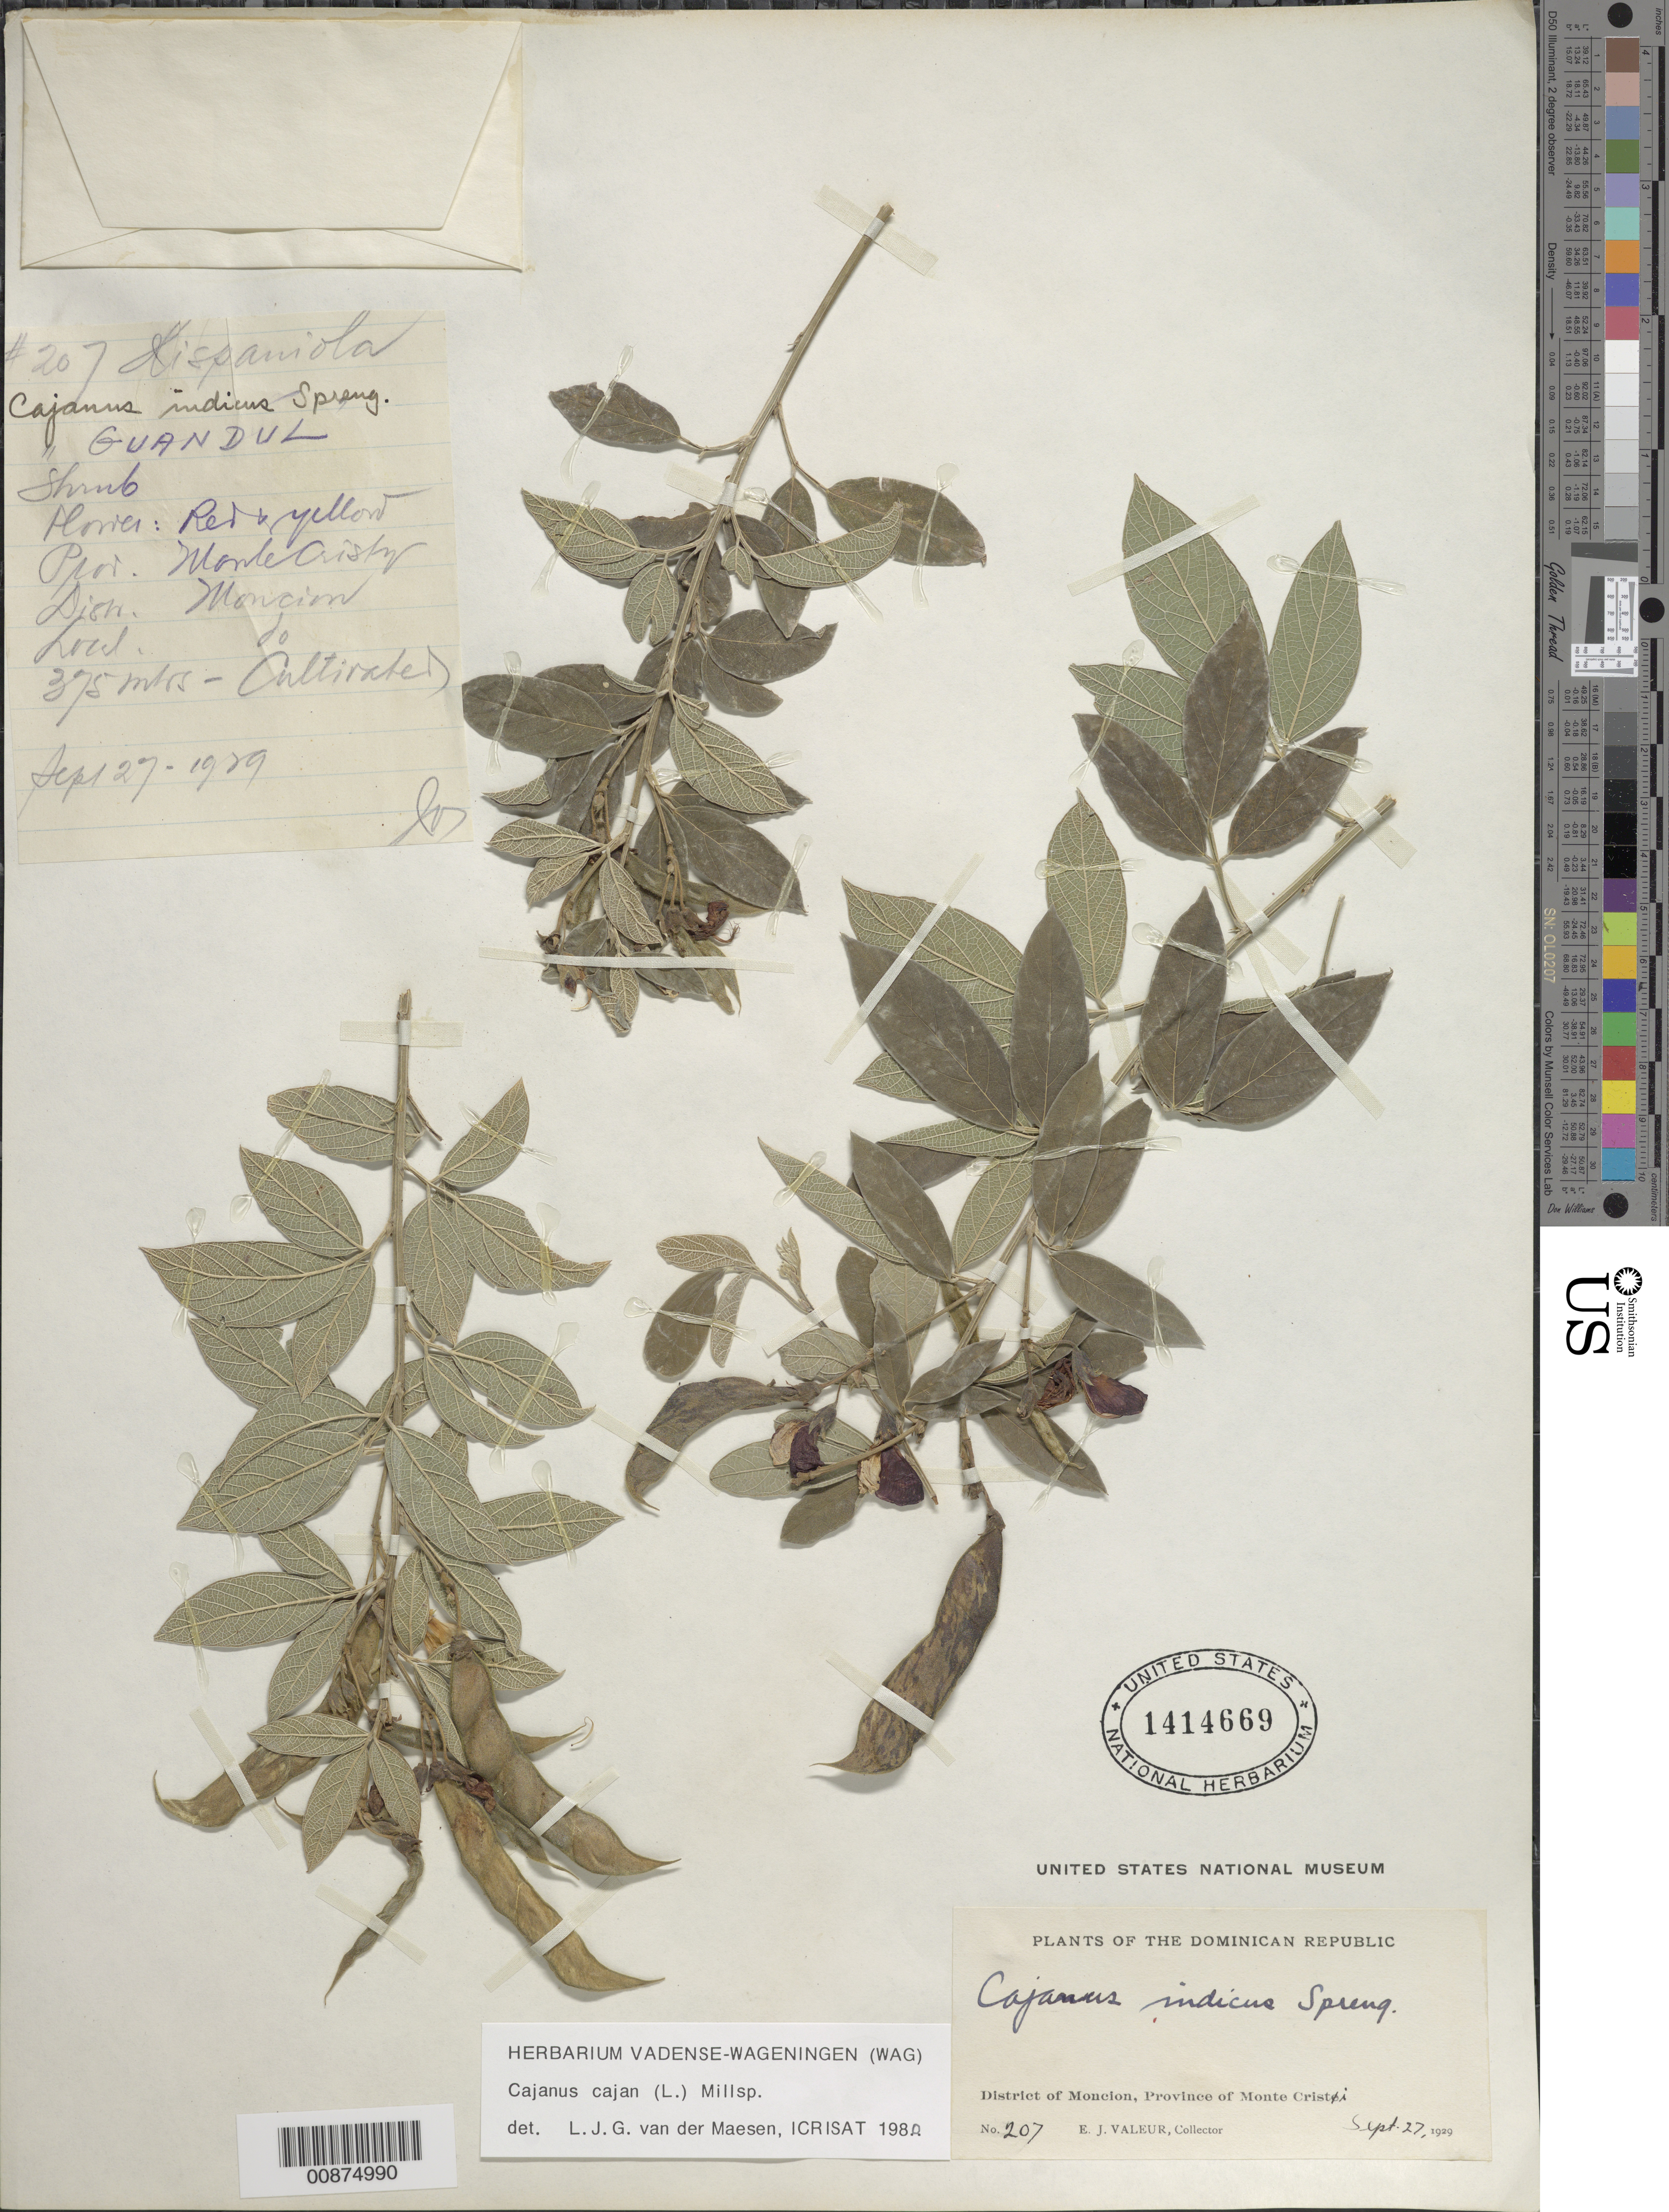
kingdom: Plantae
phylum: Tracheophyta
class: Magnoliopsida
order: Fabales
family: Fabaceae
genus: Cajanus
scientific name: Cajanus cajan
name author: (L.) Huth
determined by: Van Der Maesen, L. J. G., (WAG), Wageningen University (Netherlands)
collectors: E. Valeur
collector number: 207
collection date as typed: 27 Sep 1929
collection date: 1929-09-27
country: Dominican Republic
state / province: Monte Cristi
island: Hispaniola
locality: Distr. of Monción.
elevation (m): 375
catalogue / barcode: US 1414669